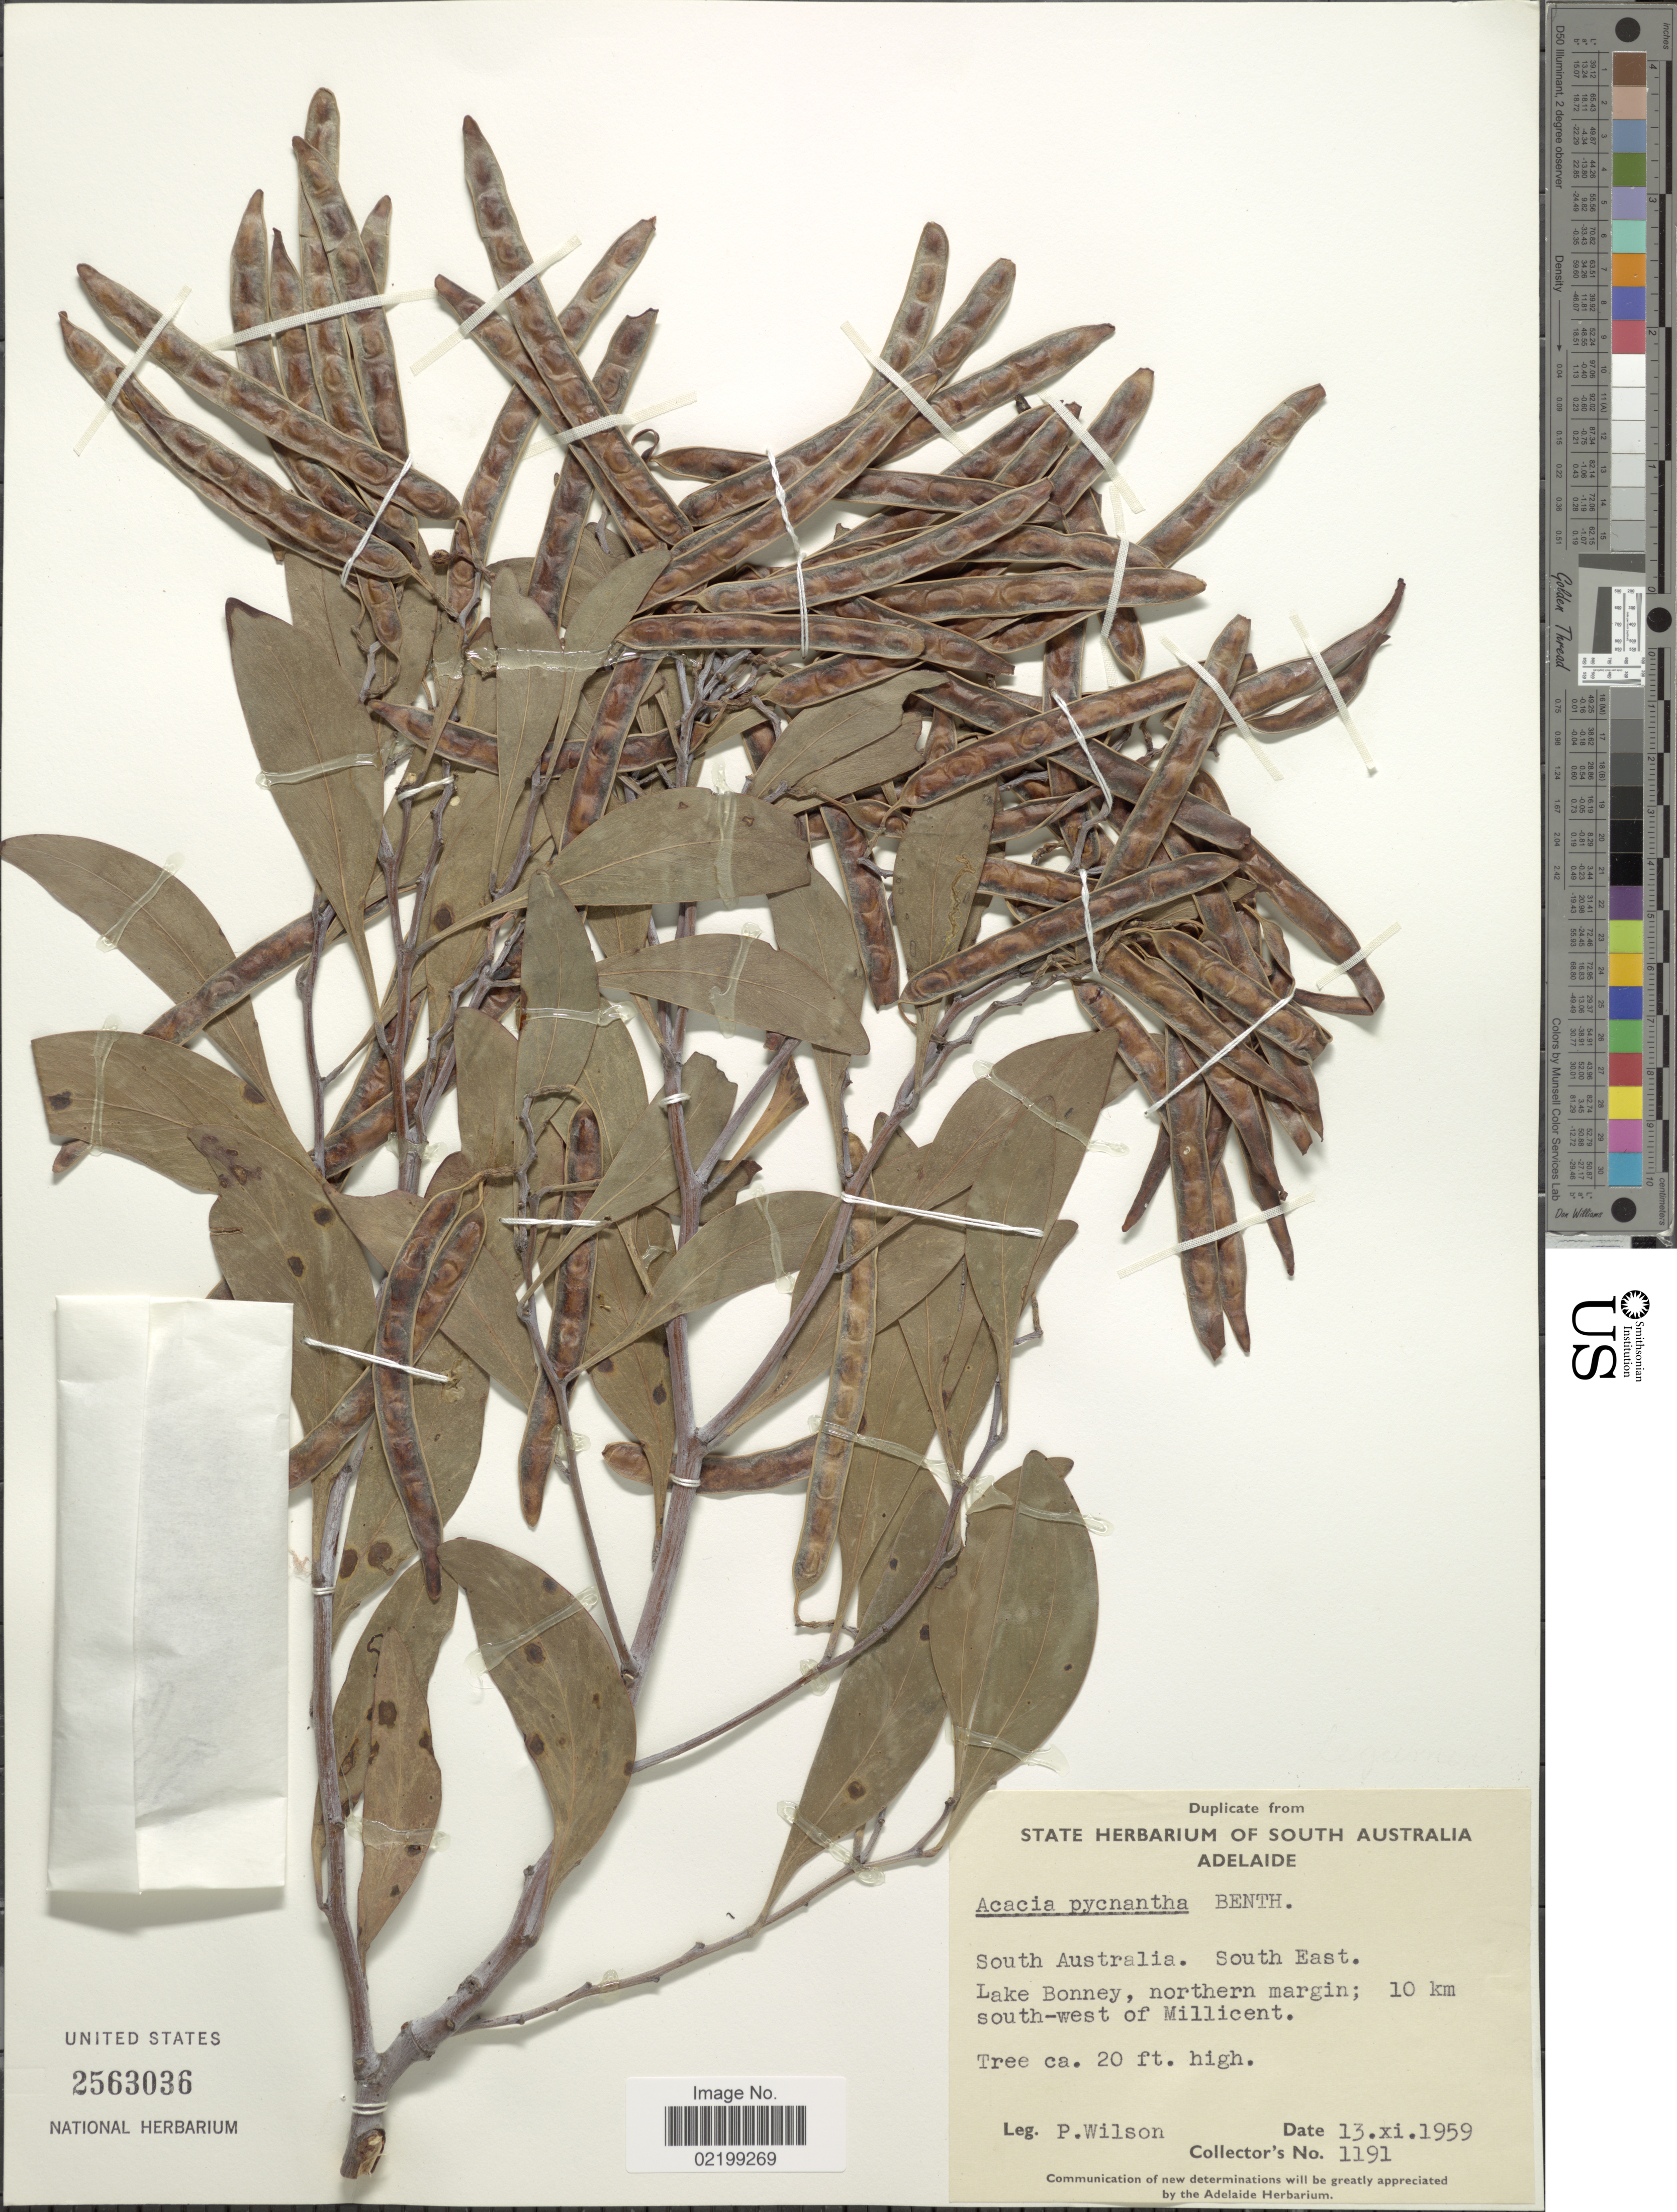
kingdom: Plantae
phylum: Tracheophyta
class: Magnoliopsida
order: Fabales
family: Fabaceae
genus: Acacia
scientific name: Acacia pycnantha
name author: Benth.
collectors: P. Wilson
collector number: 1191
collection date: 1959-11-13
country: Australia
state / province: South Australia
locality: South East, Lake Bonney, northern margin; 10 km south-west of Millicent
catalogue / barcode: US 2563036